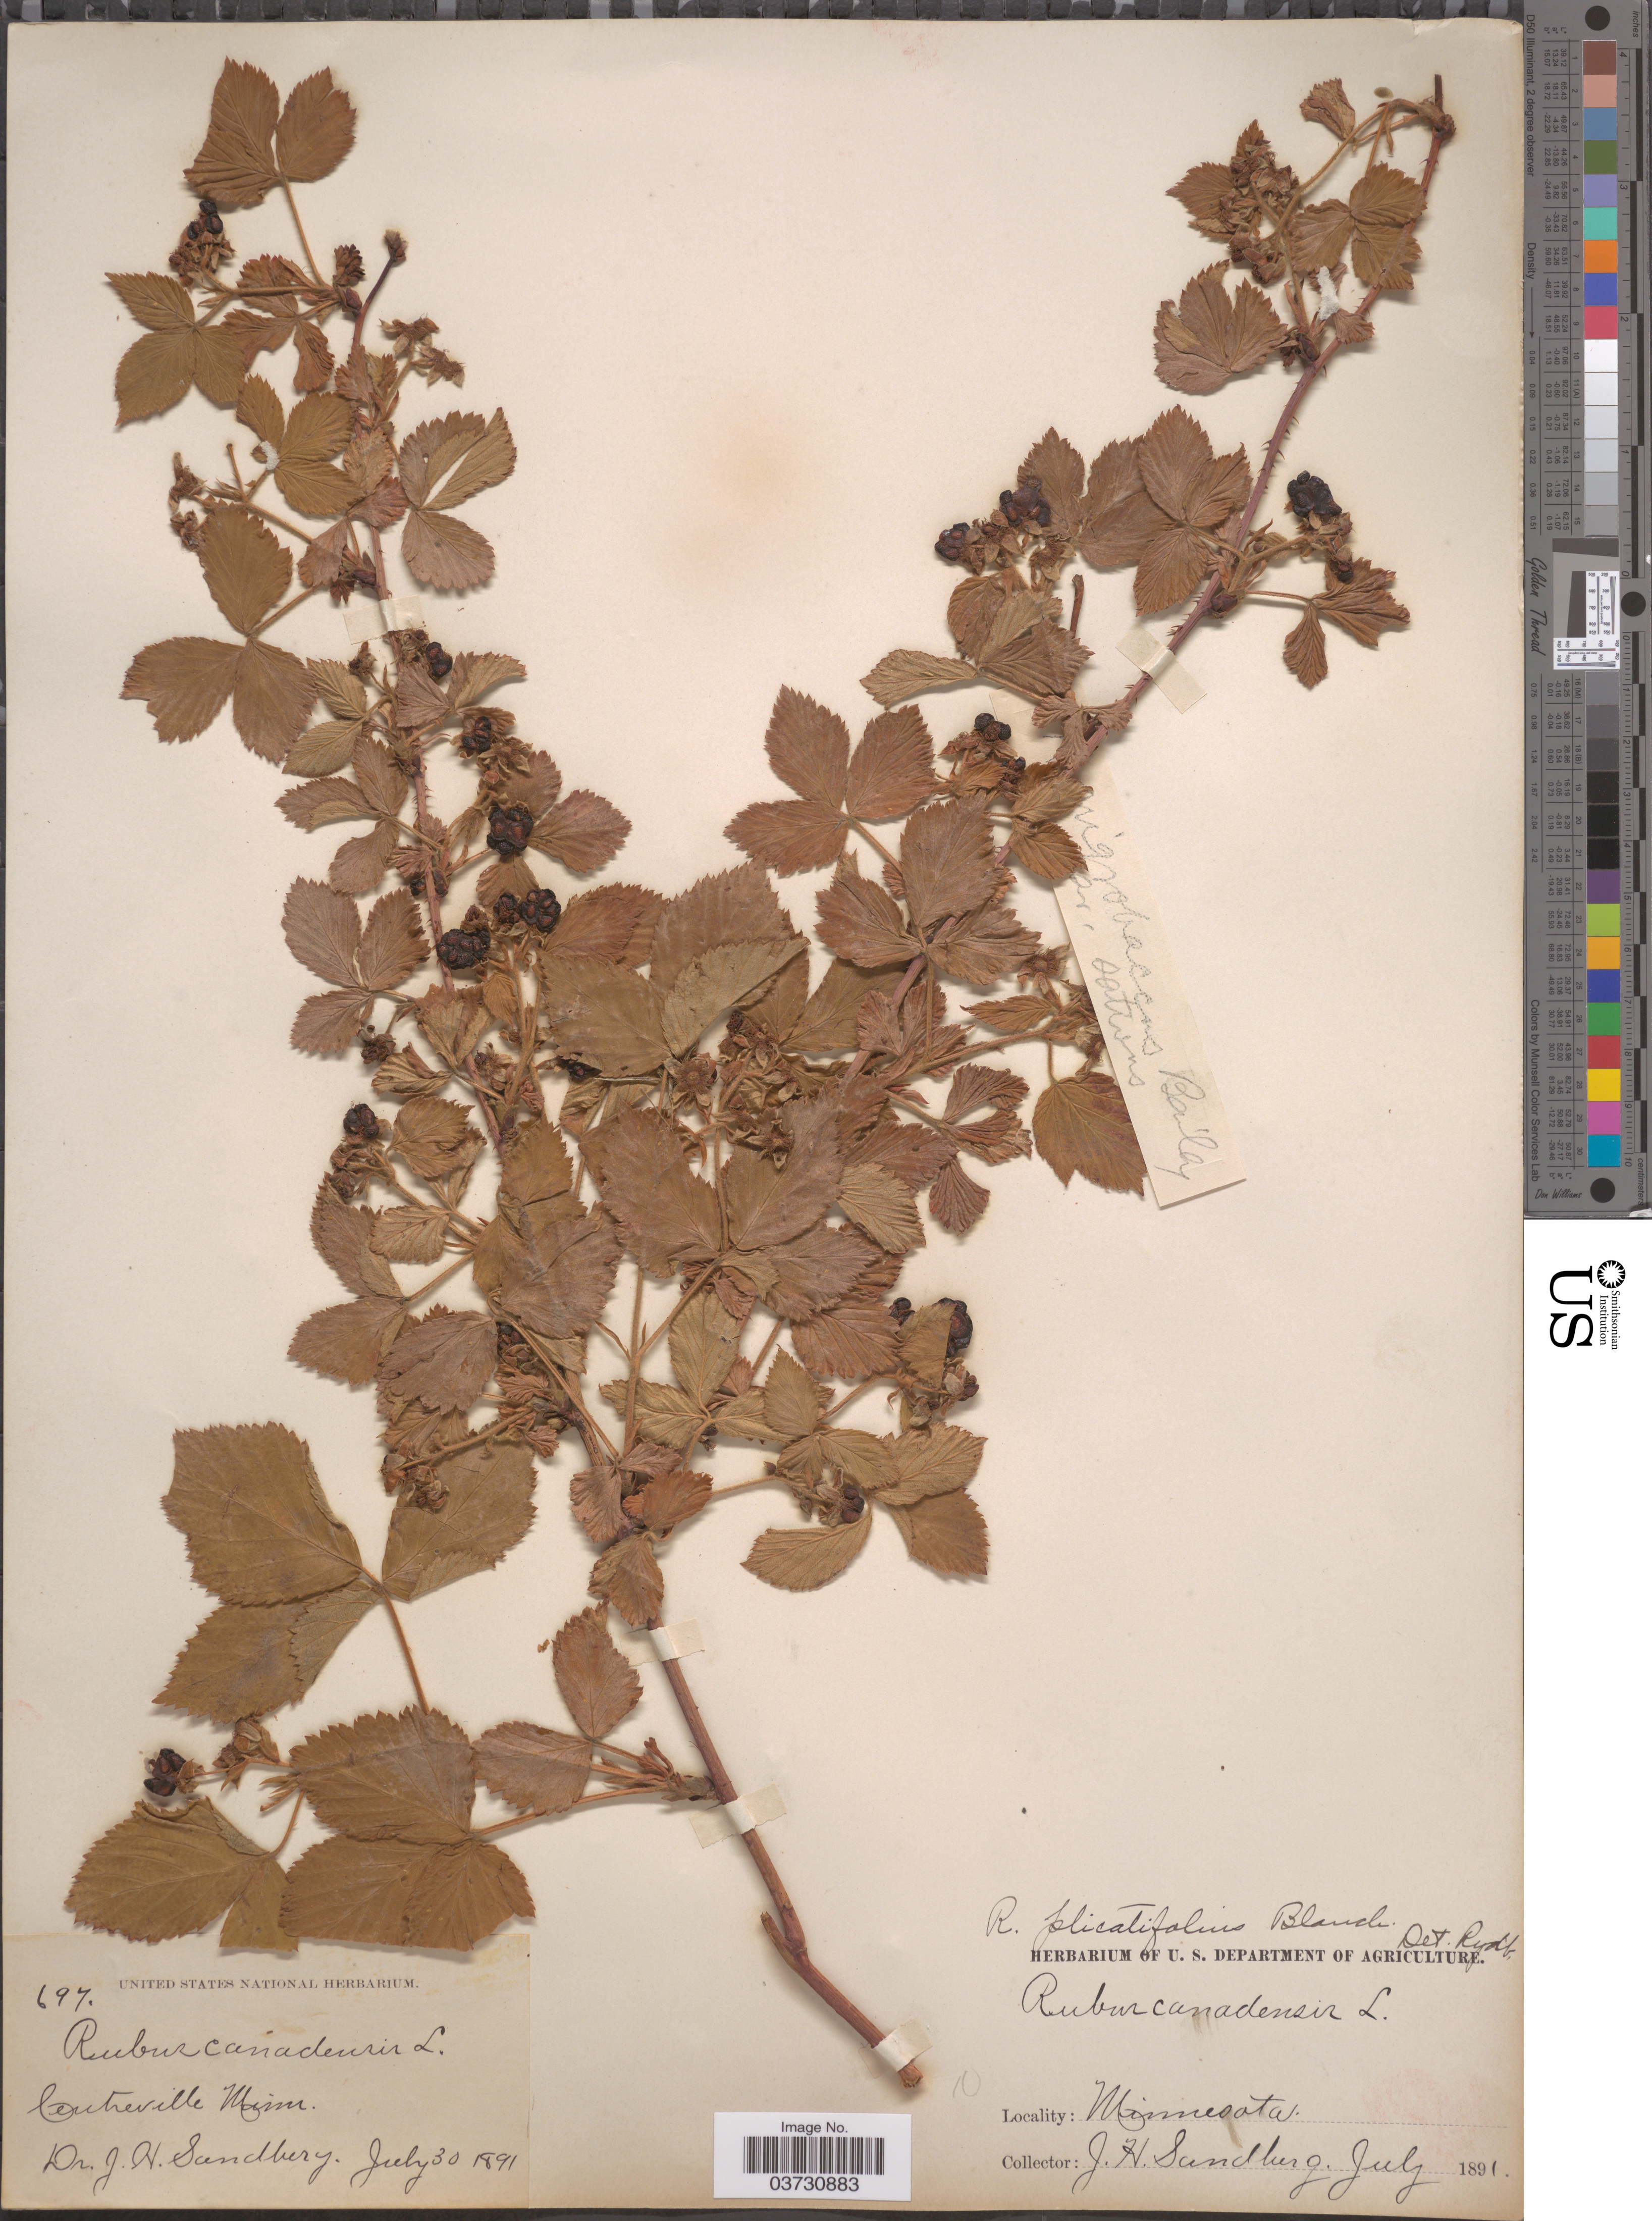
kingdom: Plantae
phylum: Tracheophyta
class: Magnoliopsida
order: Rosales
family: Rosaceae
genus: Rubus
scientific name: Rubus plicatifolius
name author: Blanch.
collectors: J. H. Sandberg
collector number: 697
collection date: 1891-07-30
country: United States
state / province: Minnesota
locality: Centreville.